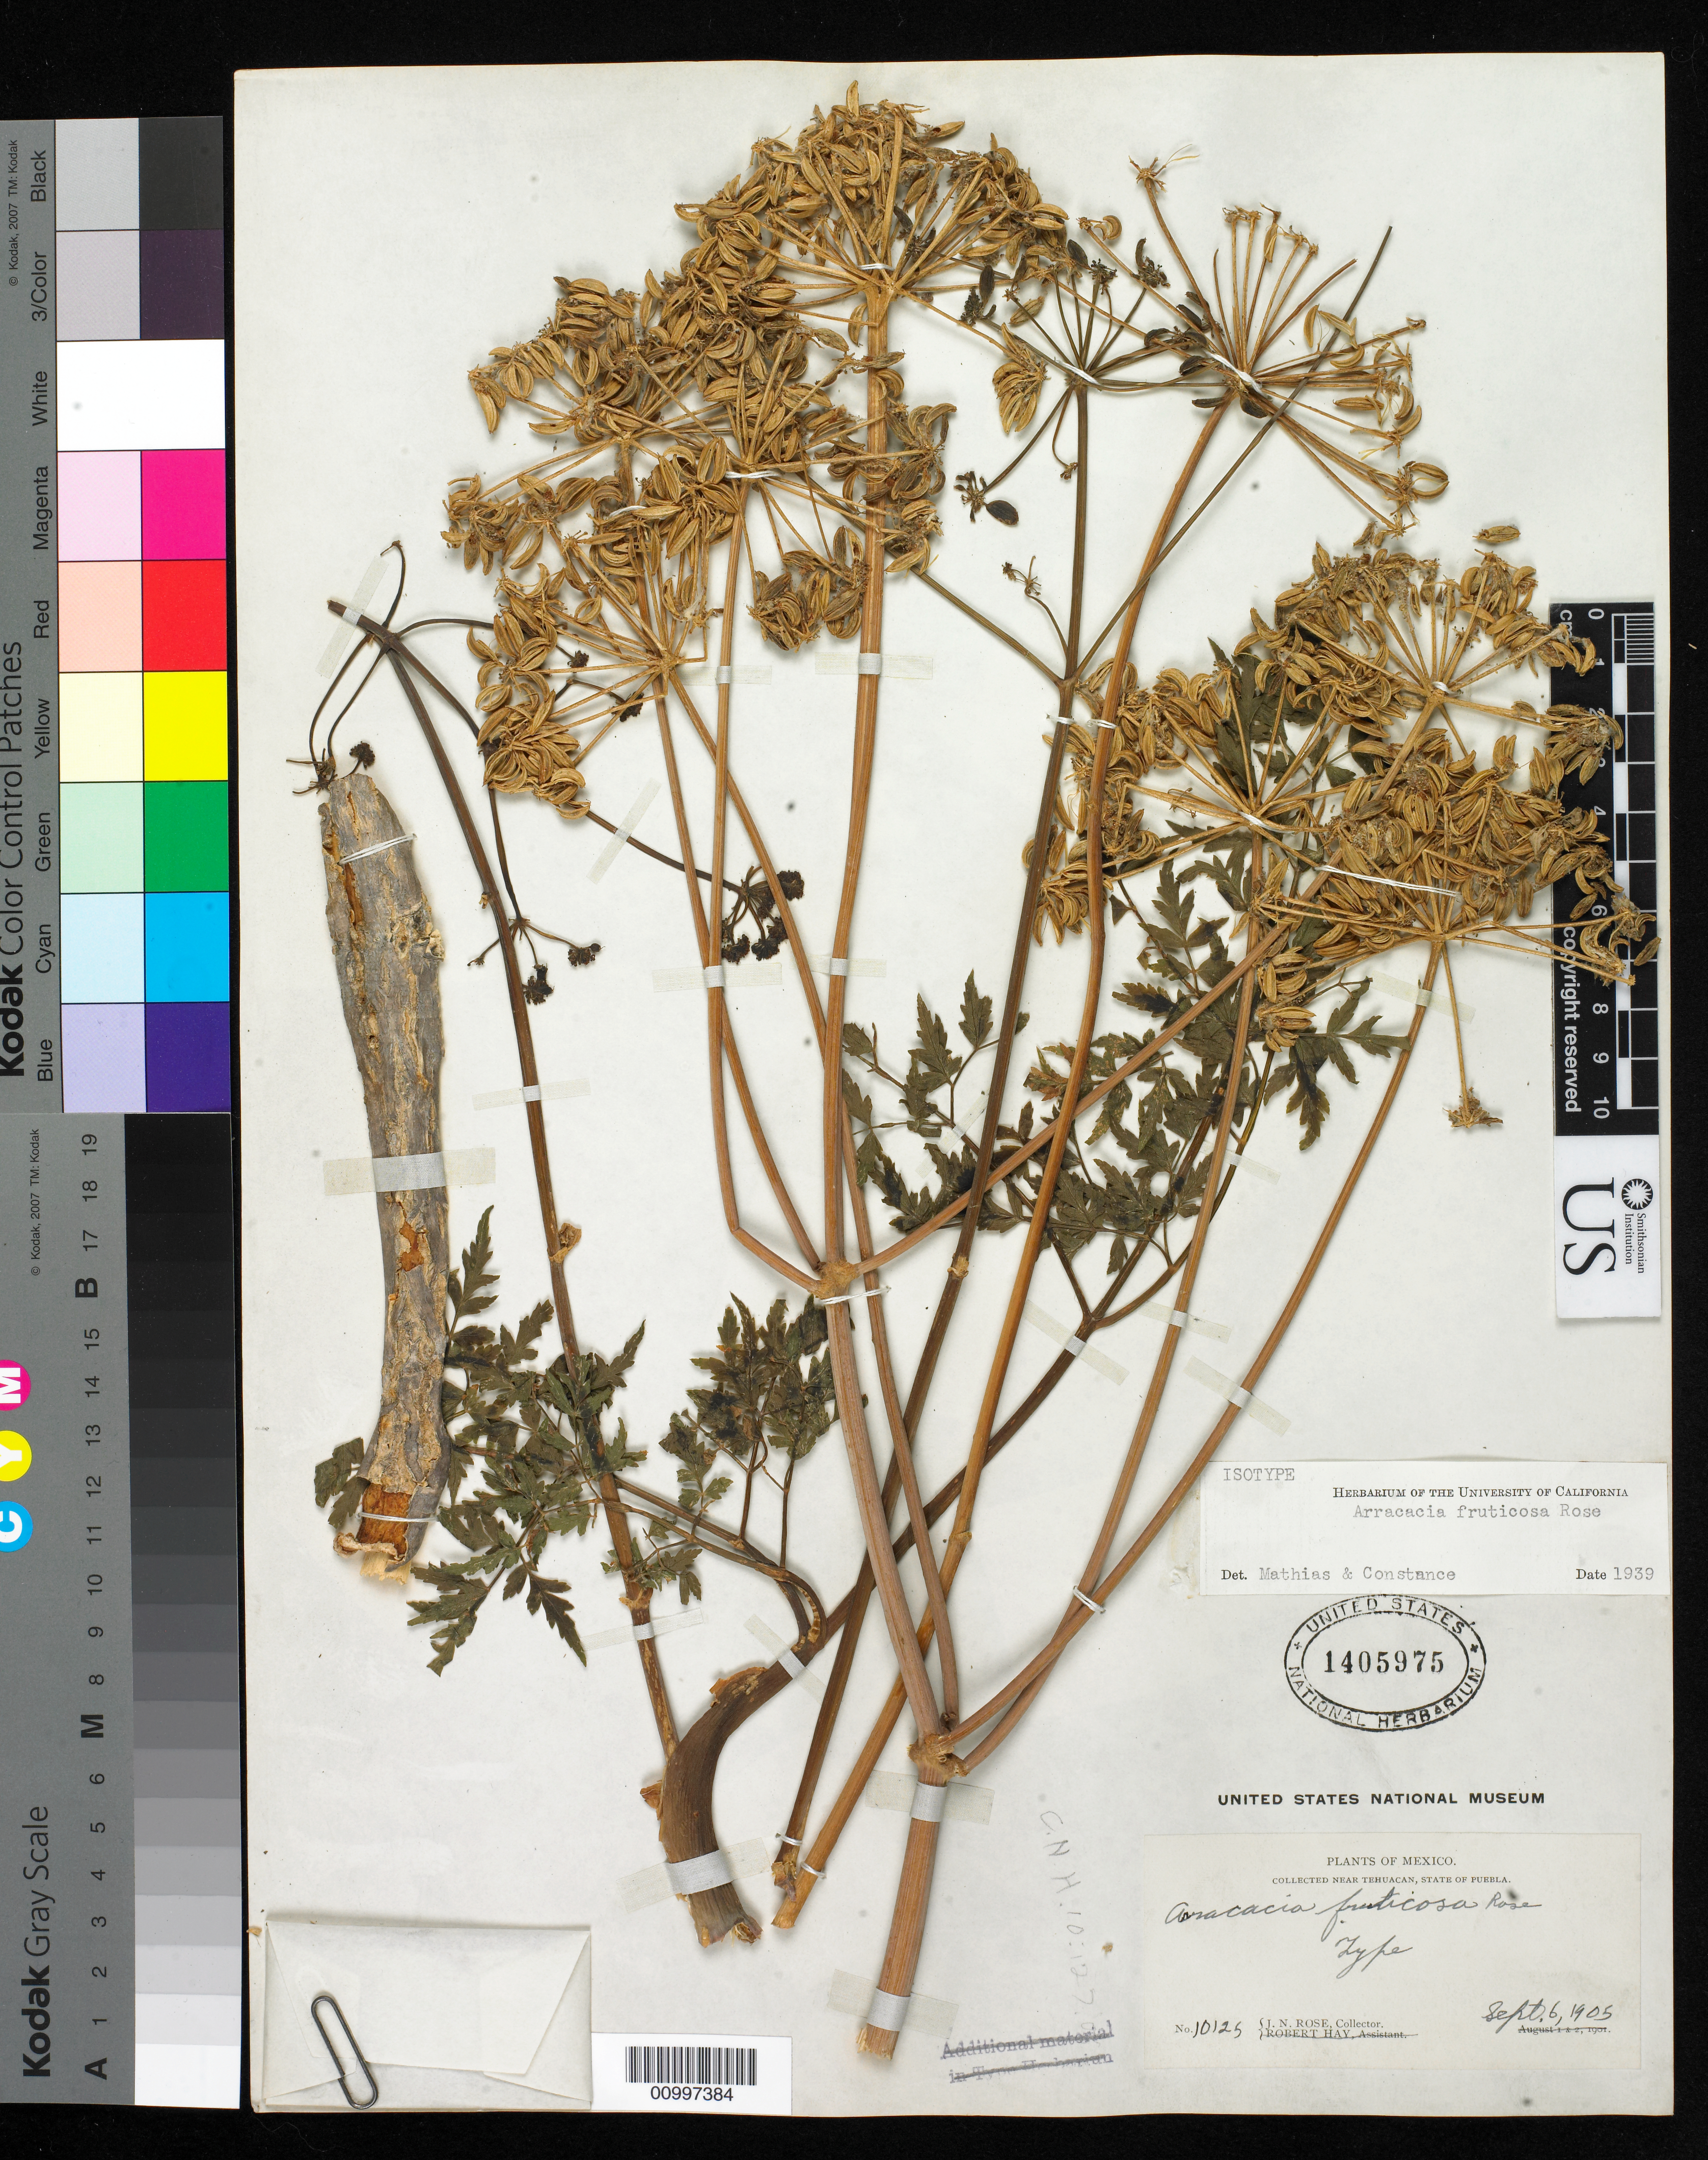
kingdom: Plantae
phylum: Tracheophyta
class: Magnoliopsida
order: Apiales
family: Apiaceae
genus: Arracacia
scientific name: Arracacia fruticosa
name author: Rose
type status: Isotype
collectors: J. N. Rose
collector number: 10125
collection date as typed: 06 Sep 1905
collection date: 1905-09-06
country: Mexico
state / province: Puebla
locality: Near Tehuacan.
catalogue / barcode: US 1405975